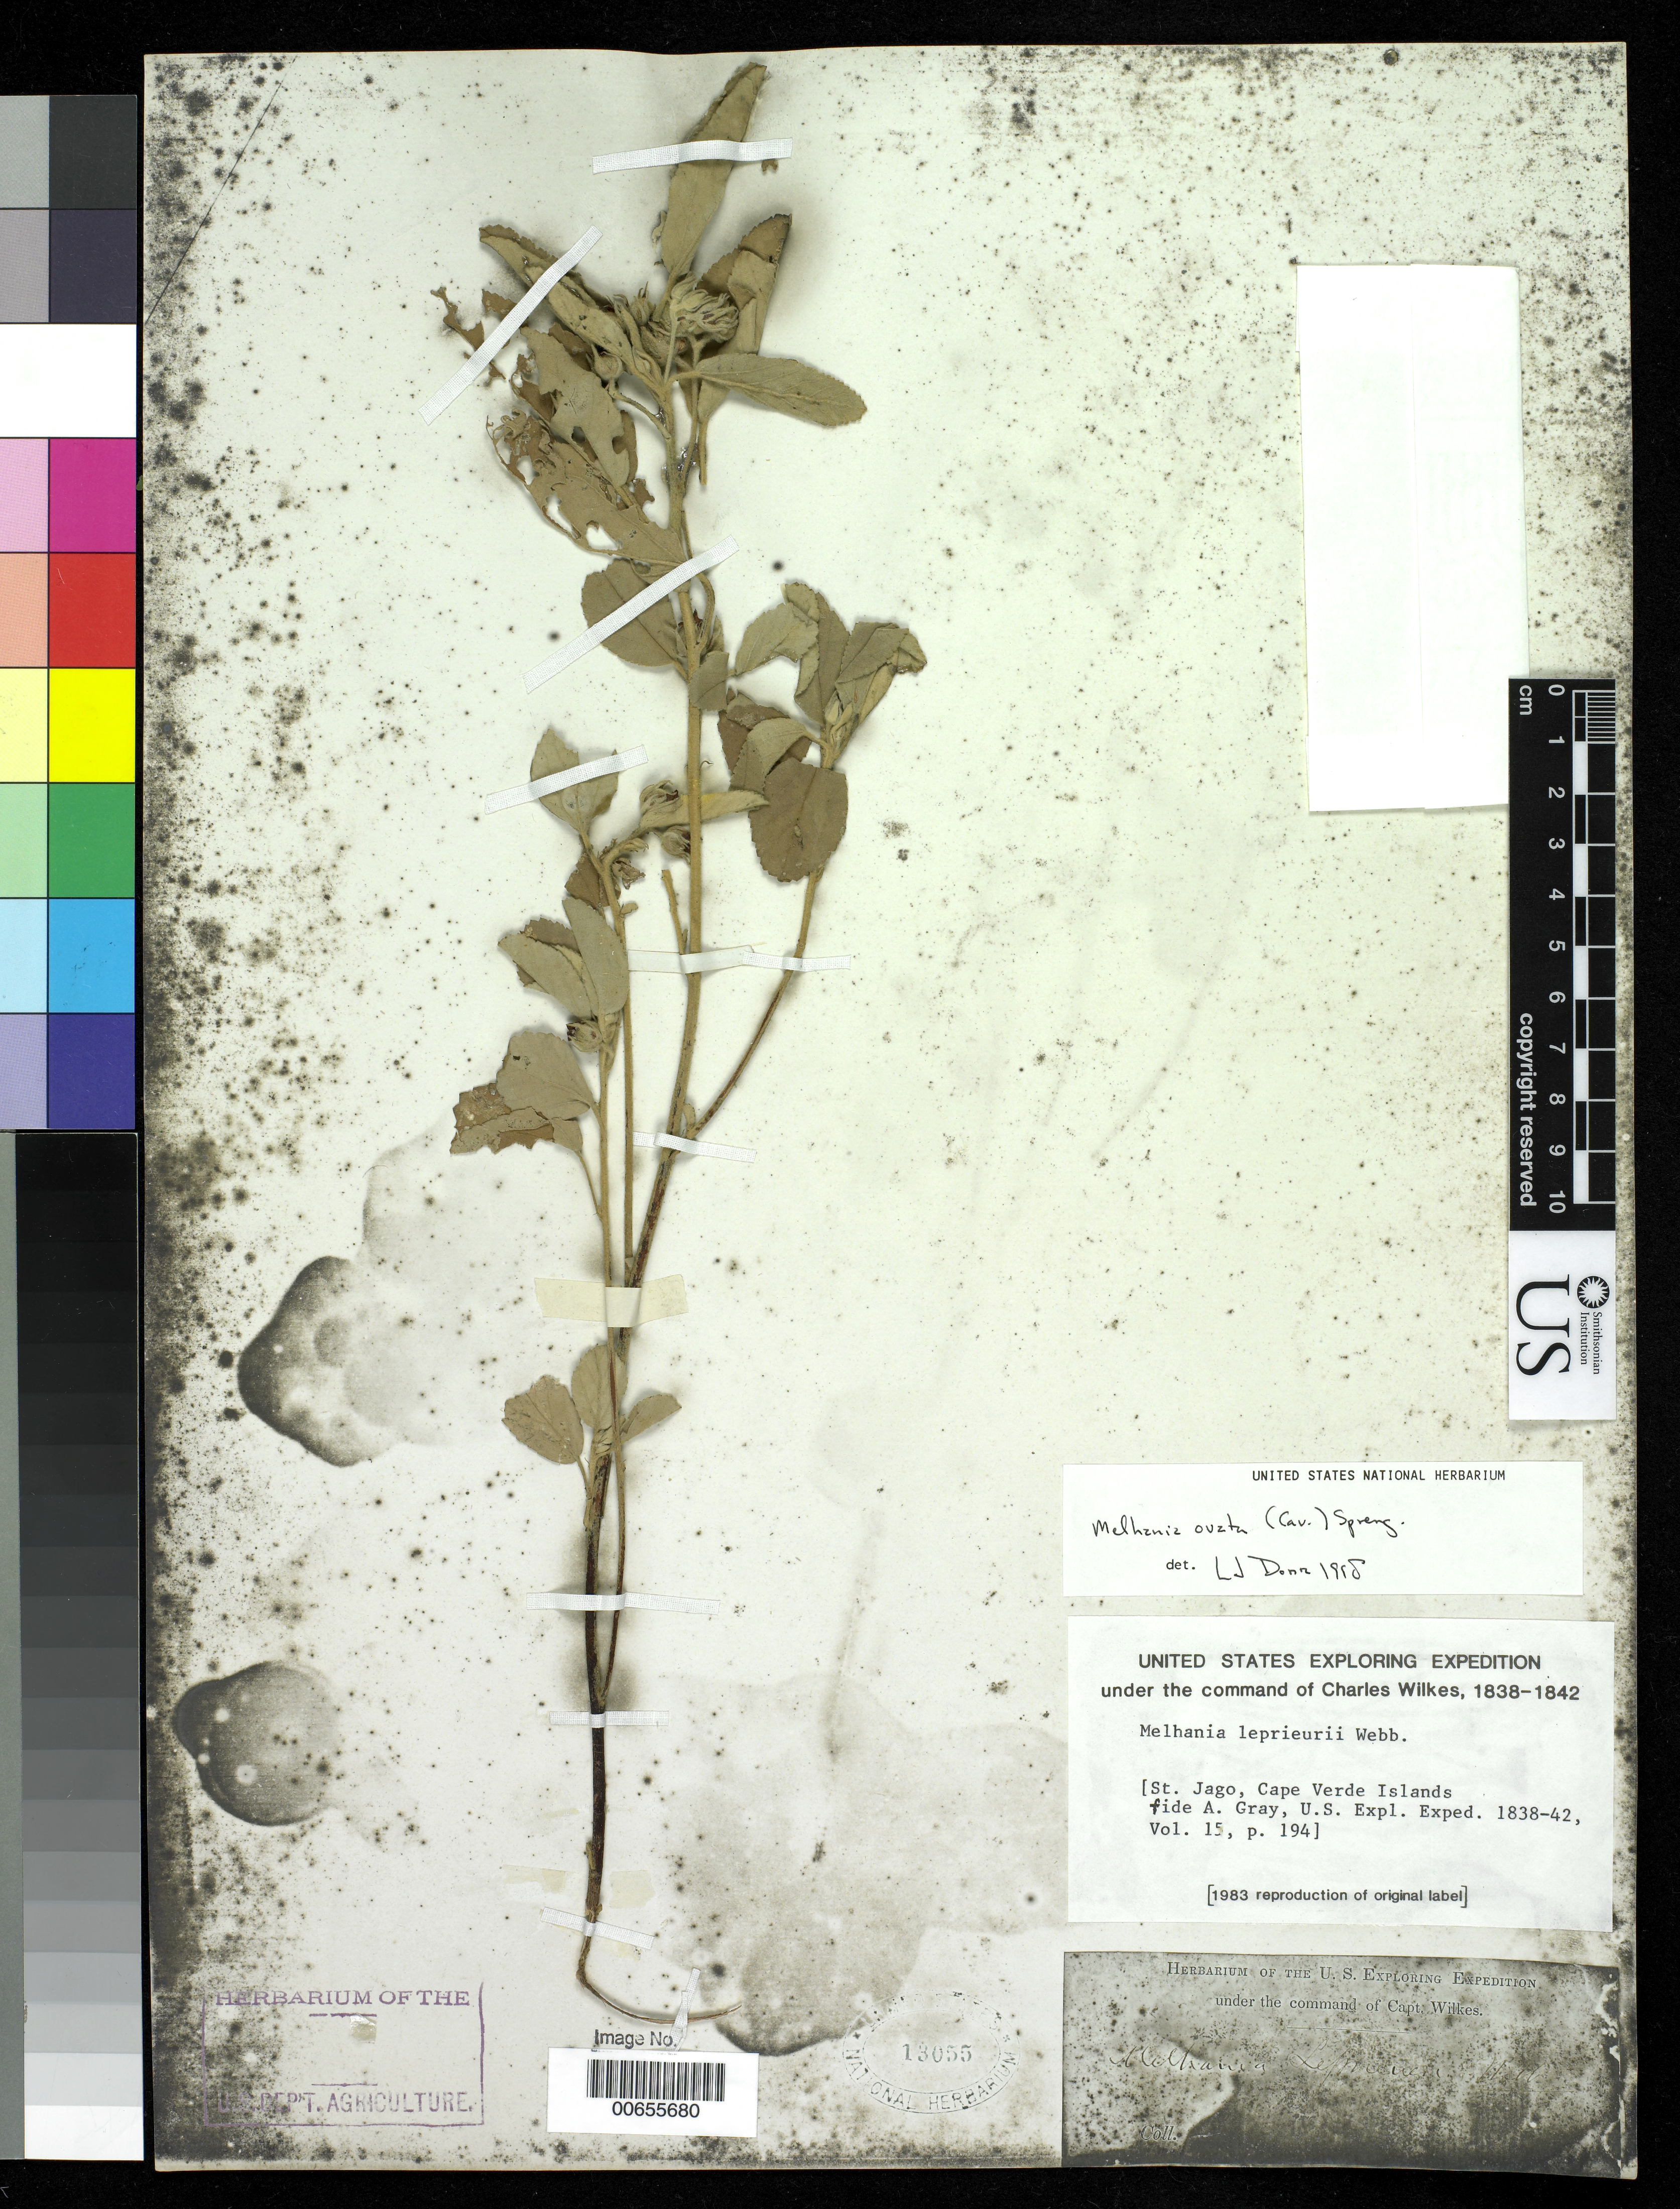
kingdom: Plantae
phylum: Tracheophyta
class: Magnoliopsida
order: Malvales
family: Malvaceae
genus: Melhania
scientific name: Melhania ovata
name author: (Cav.) Spreng.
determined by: Dorr, L. J., (BOT), Smithsonian Institution - National Museum of Natural History (UNITED STATES)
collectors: Wilkes Explor. Exped.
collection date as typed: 1838 to -- --- 1842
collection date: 1838/1842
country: Cape Verde Islands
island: São Tiago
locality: St. Jago [fide Gray, U.S. Expl. Exped. 1838-1842, Vol 15, p 194] [St. Jago = São Tiago Island or port of Pedra Badejo.]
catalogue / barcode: US 13055